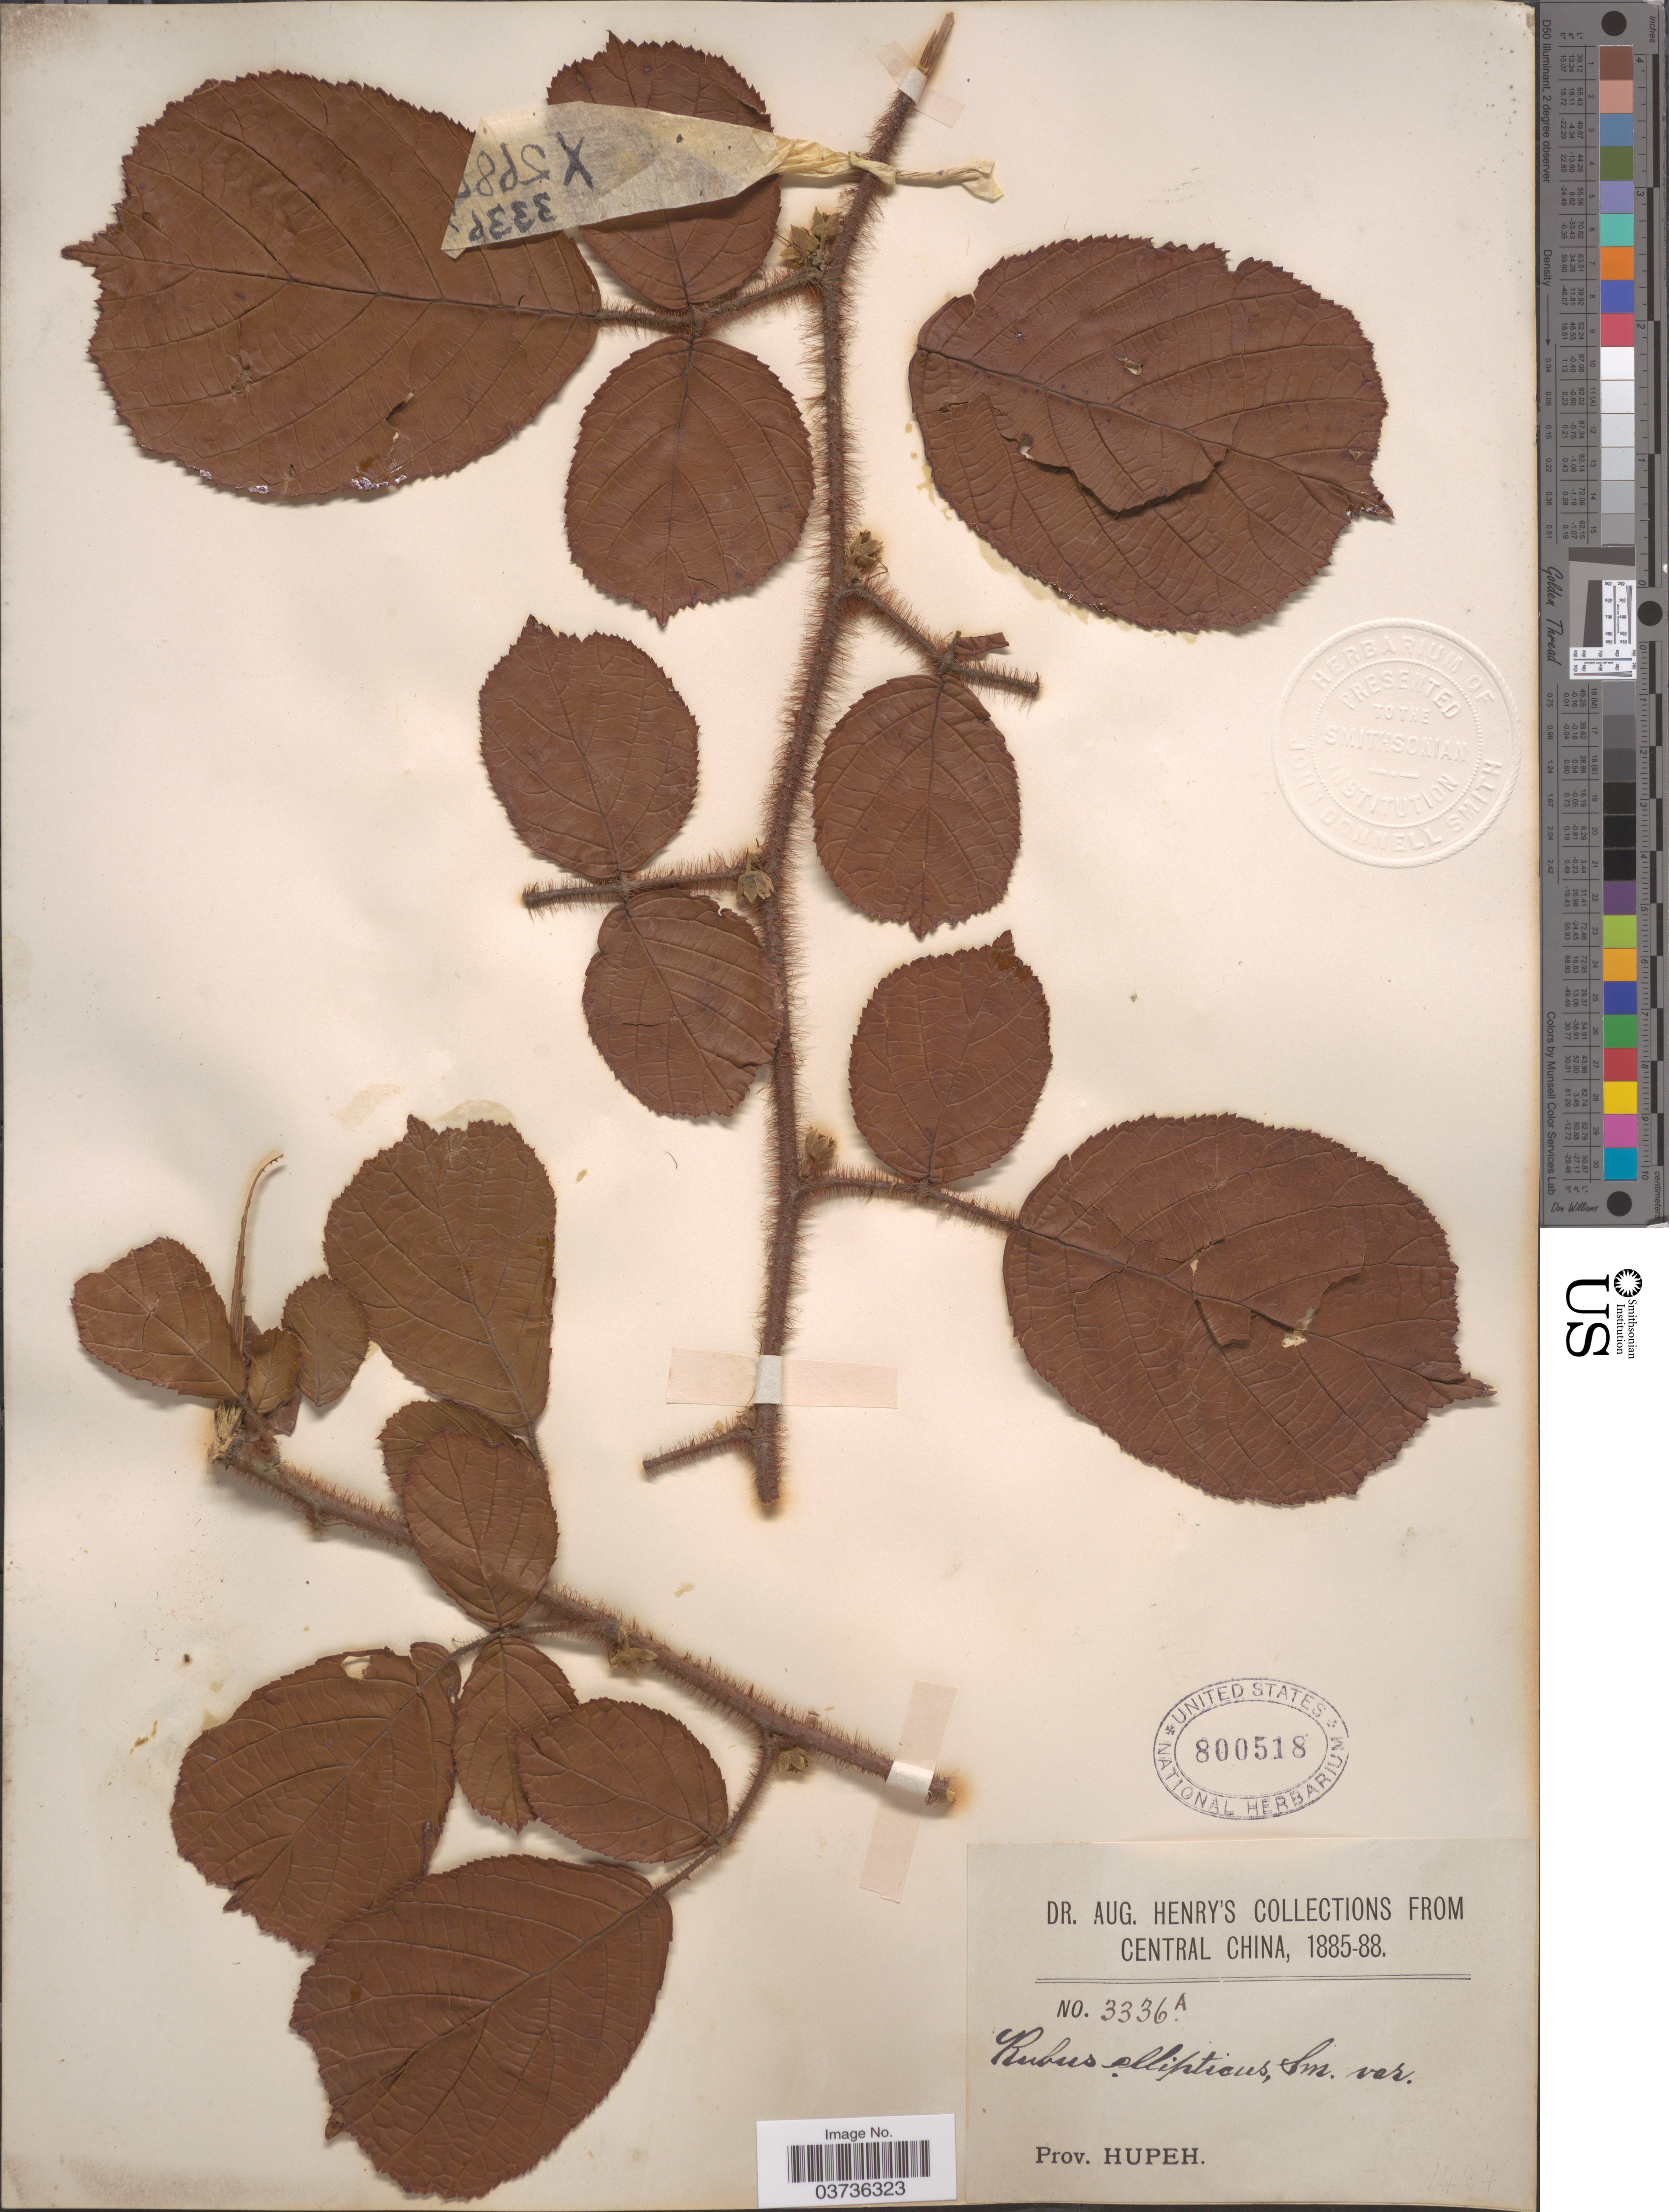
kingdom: Plantae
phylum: Tracheophyta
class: Magnoliopsida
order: Rosales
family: Rosaceae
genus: Rubus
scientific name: Rubus pinfaensis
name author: H. Lév. & Vaniot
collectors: A. Henry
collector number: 3336 A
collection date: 1885/1888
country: China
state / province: Hubei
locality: Central China. Prov. Hupeh.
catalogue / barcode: US 800518